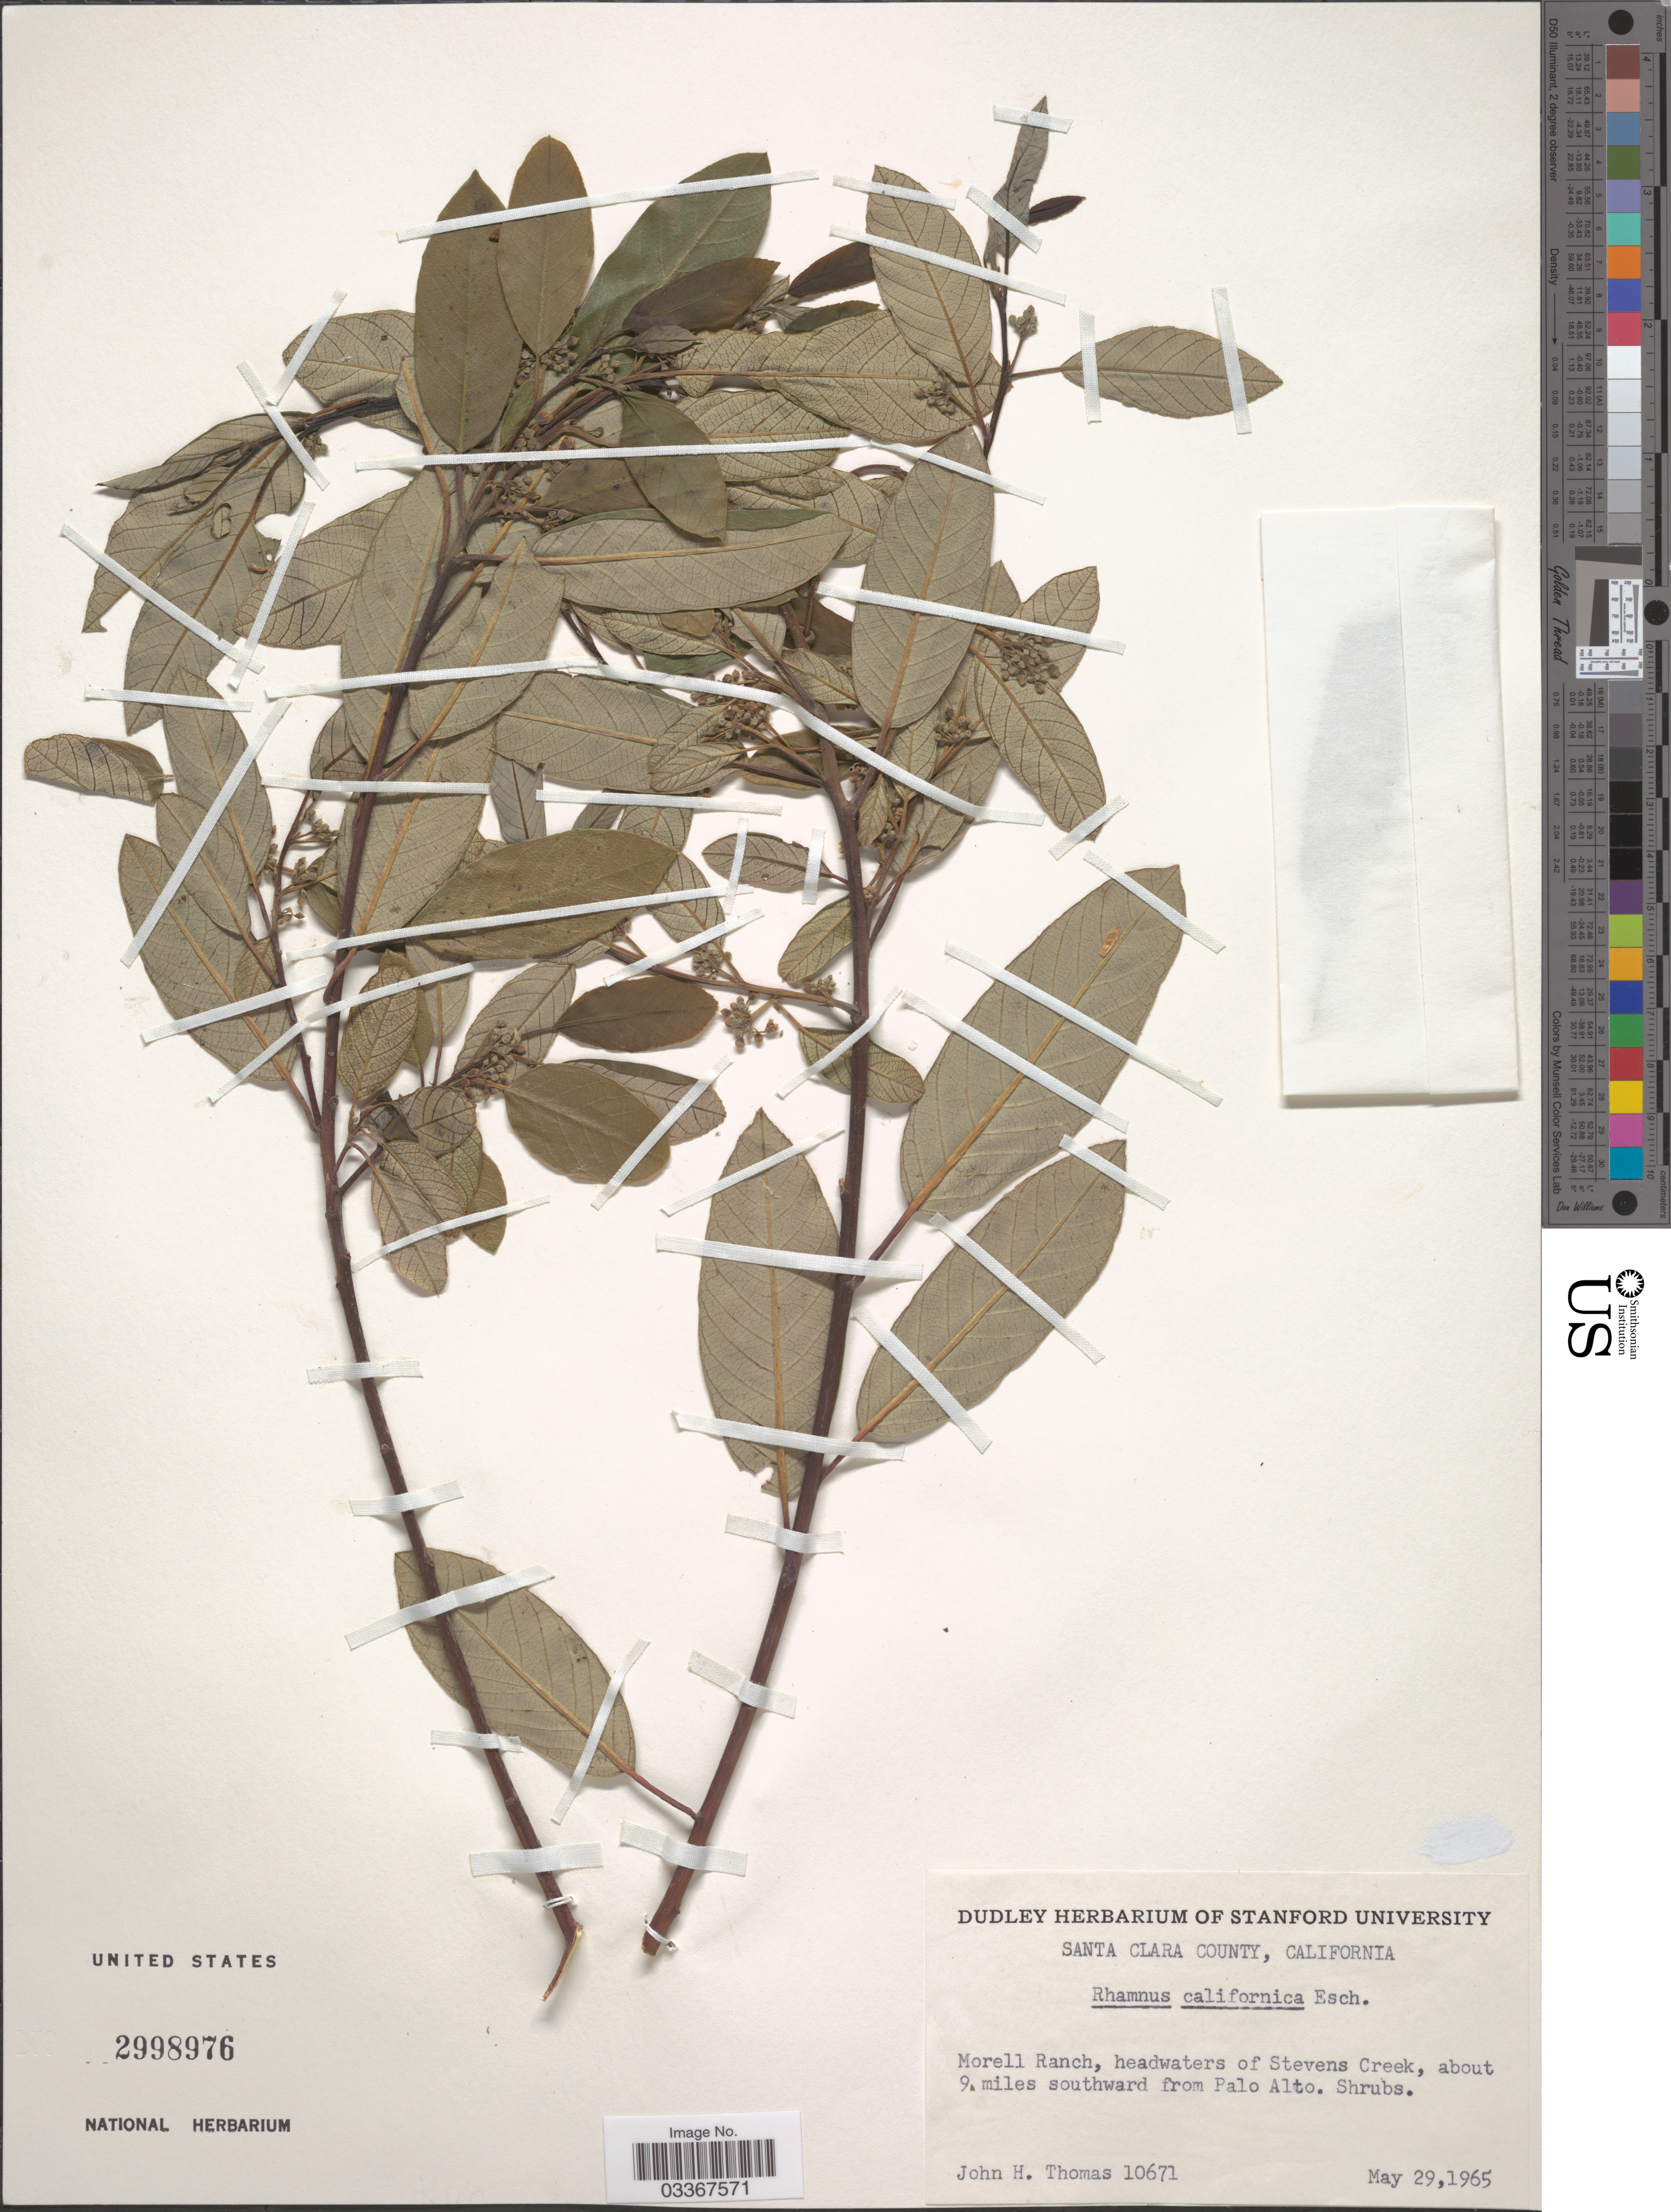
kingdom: Plantae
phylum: Tracheophyta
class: Magnoliopsida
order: Rosales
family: Rhamnaceae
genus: Frangula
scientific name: Frangula californica subsp. tomentella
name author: (Benth.) Kartesz & Gandhi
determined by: Strong, Mark T., (BOT), Smithsonian Institution - National Museum of Natural History (UNITED STATES)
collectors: J. H. Thomas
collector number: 10671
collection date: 1965-05-29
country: United States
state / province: California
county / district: Santa Clara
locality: Santa Clara County, Morell Ranch, headwaters of Stevens Creek, about 9 miles southward from Palo Alto.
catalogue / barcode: US 2998976